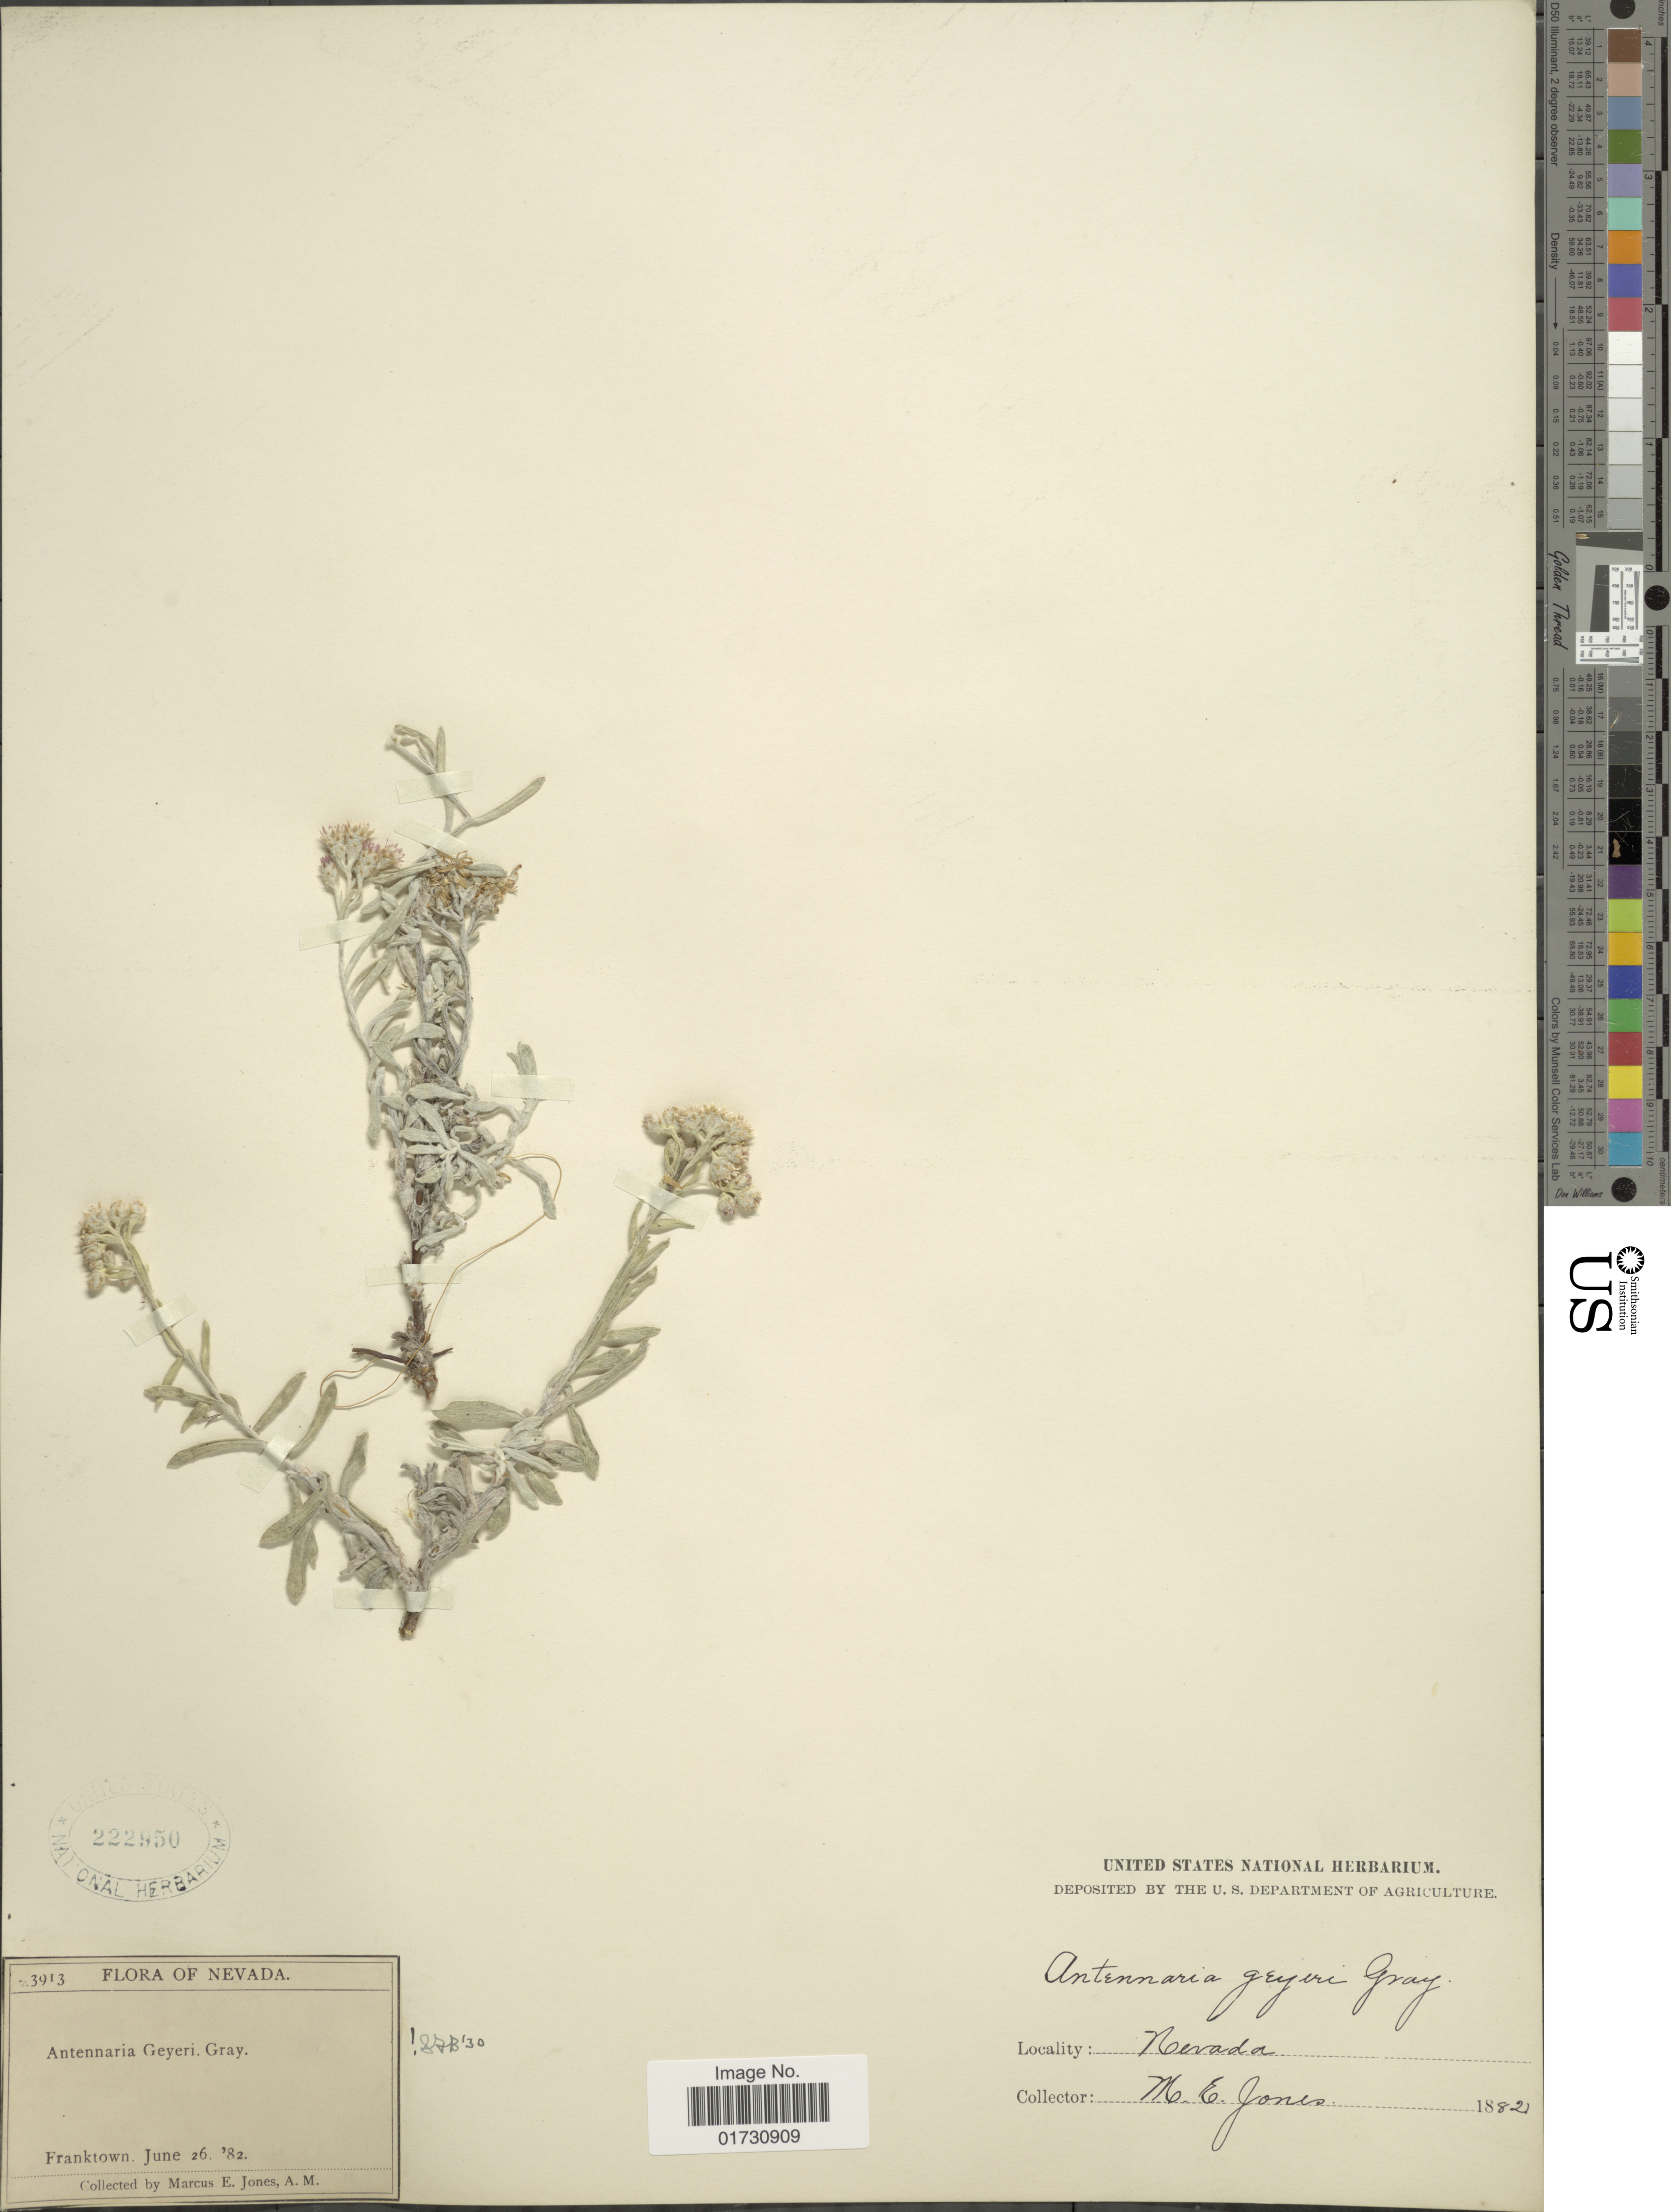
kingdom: Plantae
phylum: Tracheophyta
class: Magnoliopsida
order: Asterales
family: Asteraceae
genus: Antennaria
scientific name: Antennaria geyeri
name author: A. Gray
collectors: M. E. Jones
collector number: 3913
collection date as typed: Transcribed d/m/y: 26/6/82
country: United States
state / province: Nevada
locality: Franktown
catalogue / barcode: US 222950